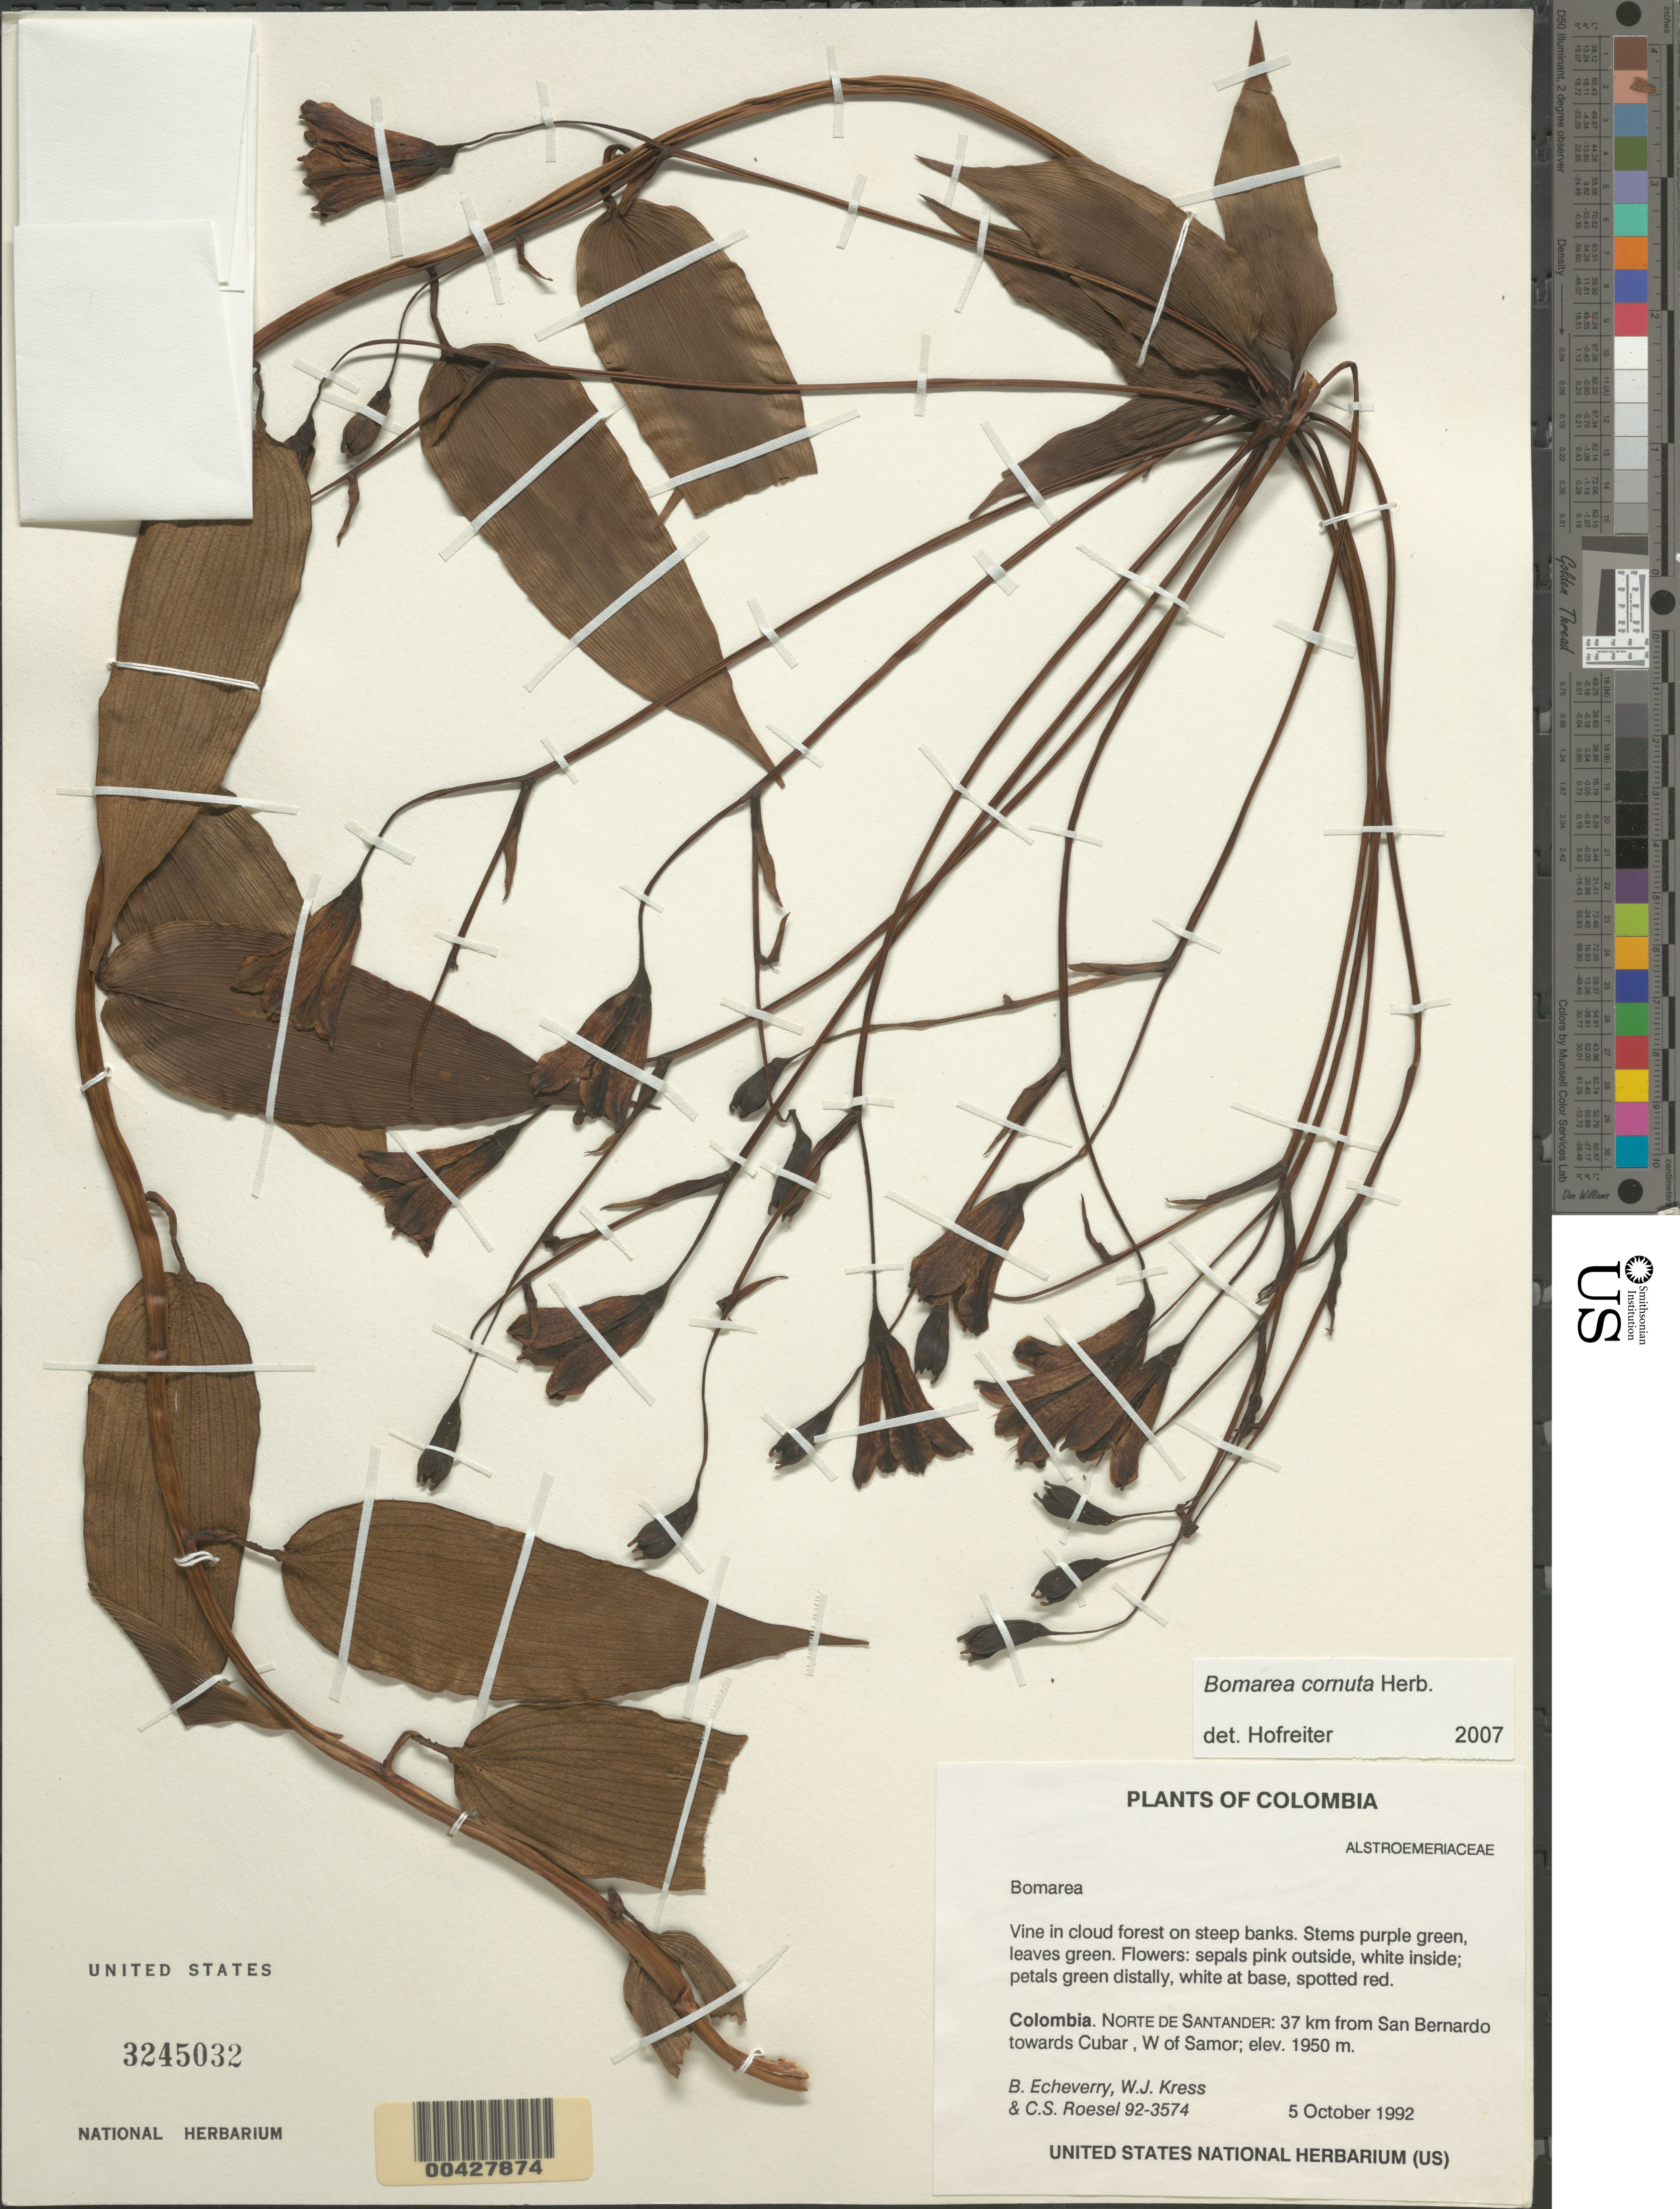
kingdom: Plantae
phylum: Tracheophyta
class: Liliopsida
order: Liliales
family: Alstroemeriaceae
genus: Bomarea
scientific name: Bomarea sp.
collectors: B. Echeverry, W. J. Kress & C. S. Roesel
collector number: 92-3574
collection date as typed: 05 Oct 1992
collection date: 1992-10-05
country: Colombia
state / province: Norte de Santander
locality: From San Bernardo to Cubar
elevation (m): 1950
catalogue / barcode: US 3245032